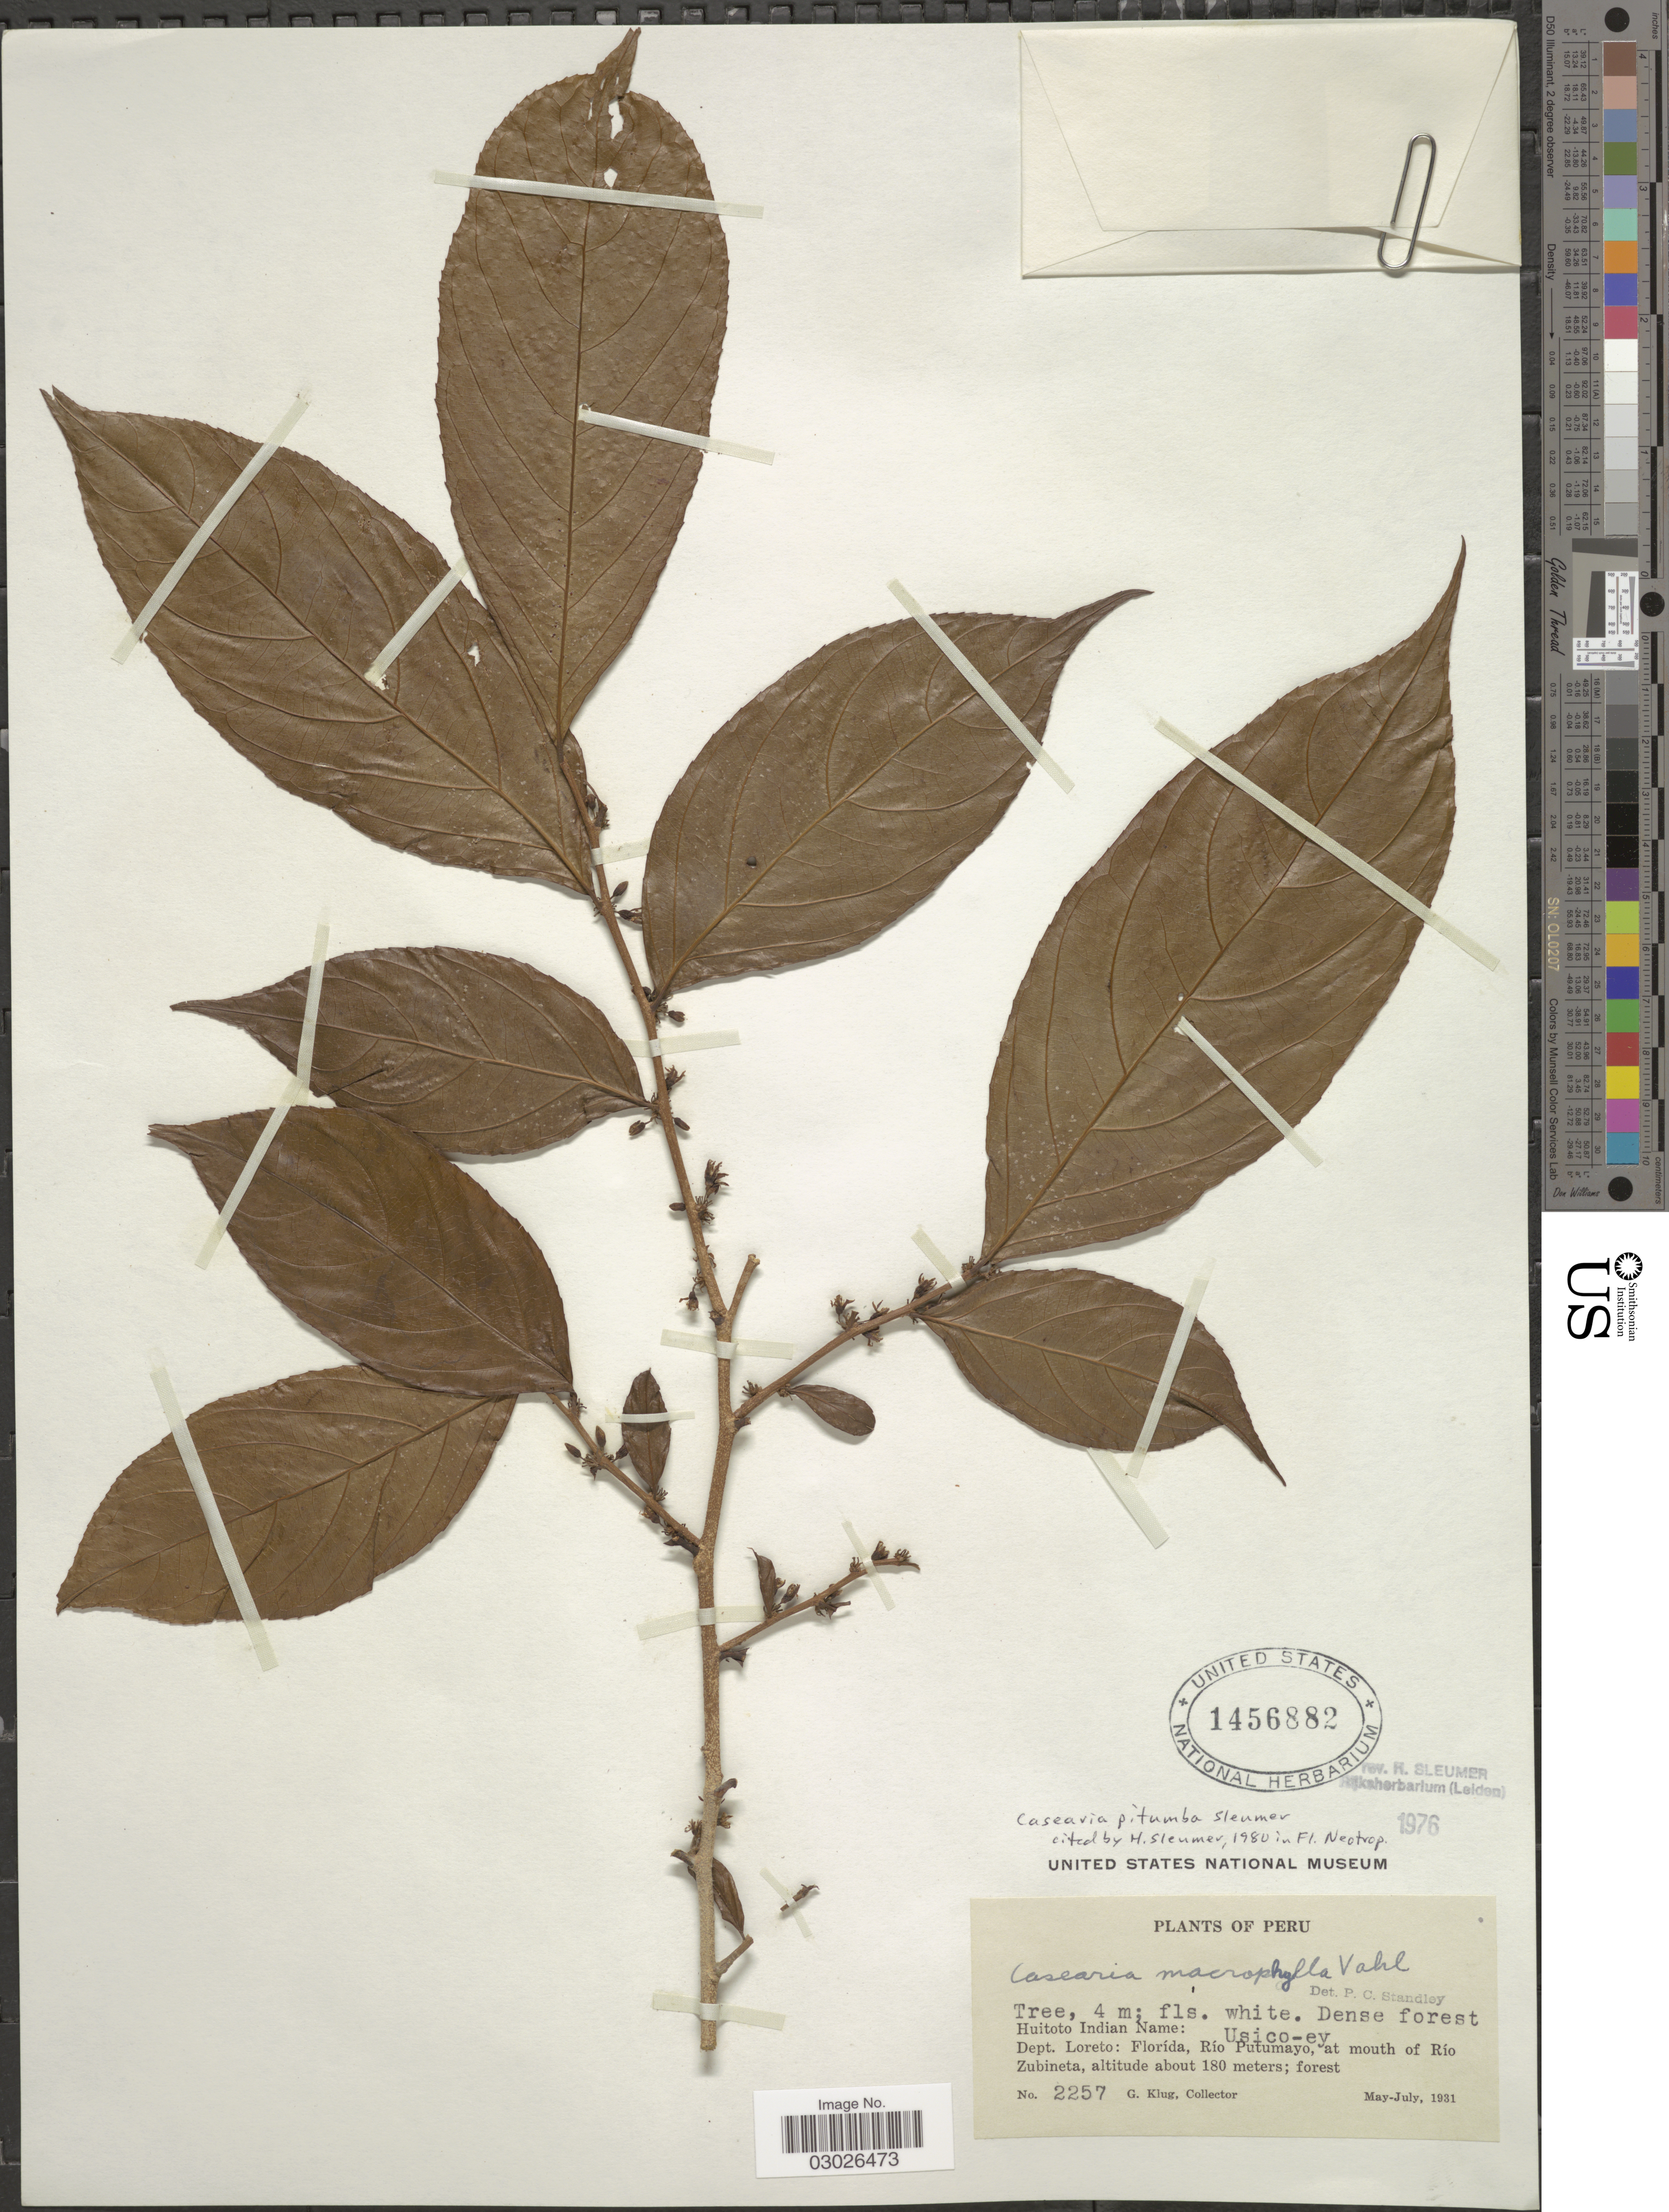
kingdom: Plantae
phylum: Tracheophyta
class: Magnoliopsida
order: Malpighiales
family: Salicaceae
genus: Casearia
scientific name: Casearia pitumba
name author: Sleumer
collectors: G. Klug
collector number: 2257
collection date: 1931-05/1931-07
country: Peru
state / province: Loreto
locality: Dept. Loreto: Florída, Río Putumayo, at mouth of Río Zubineta.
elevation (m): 180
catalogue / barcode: US 1456882